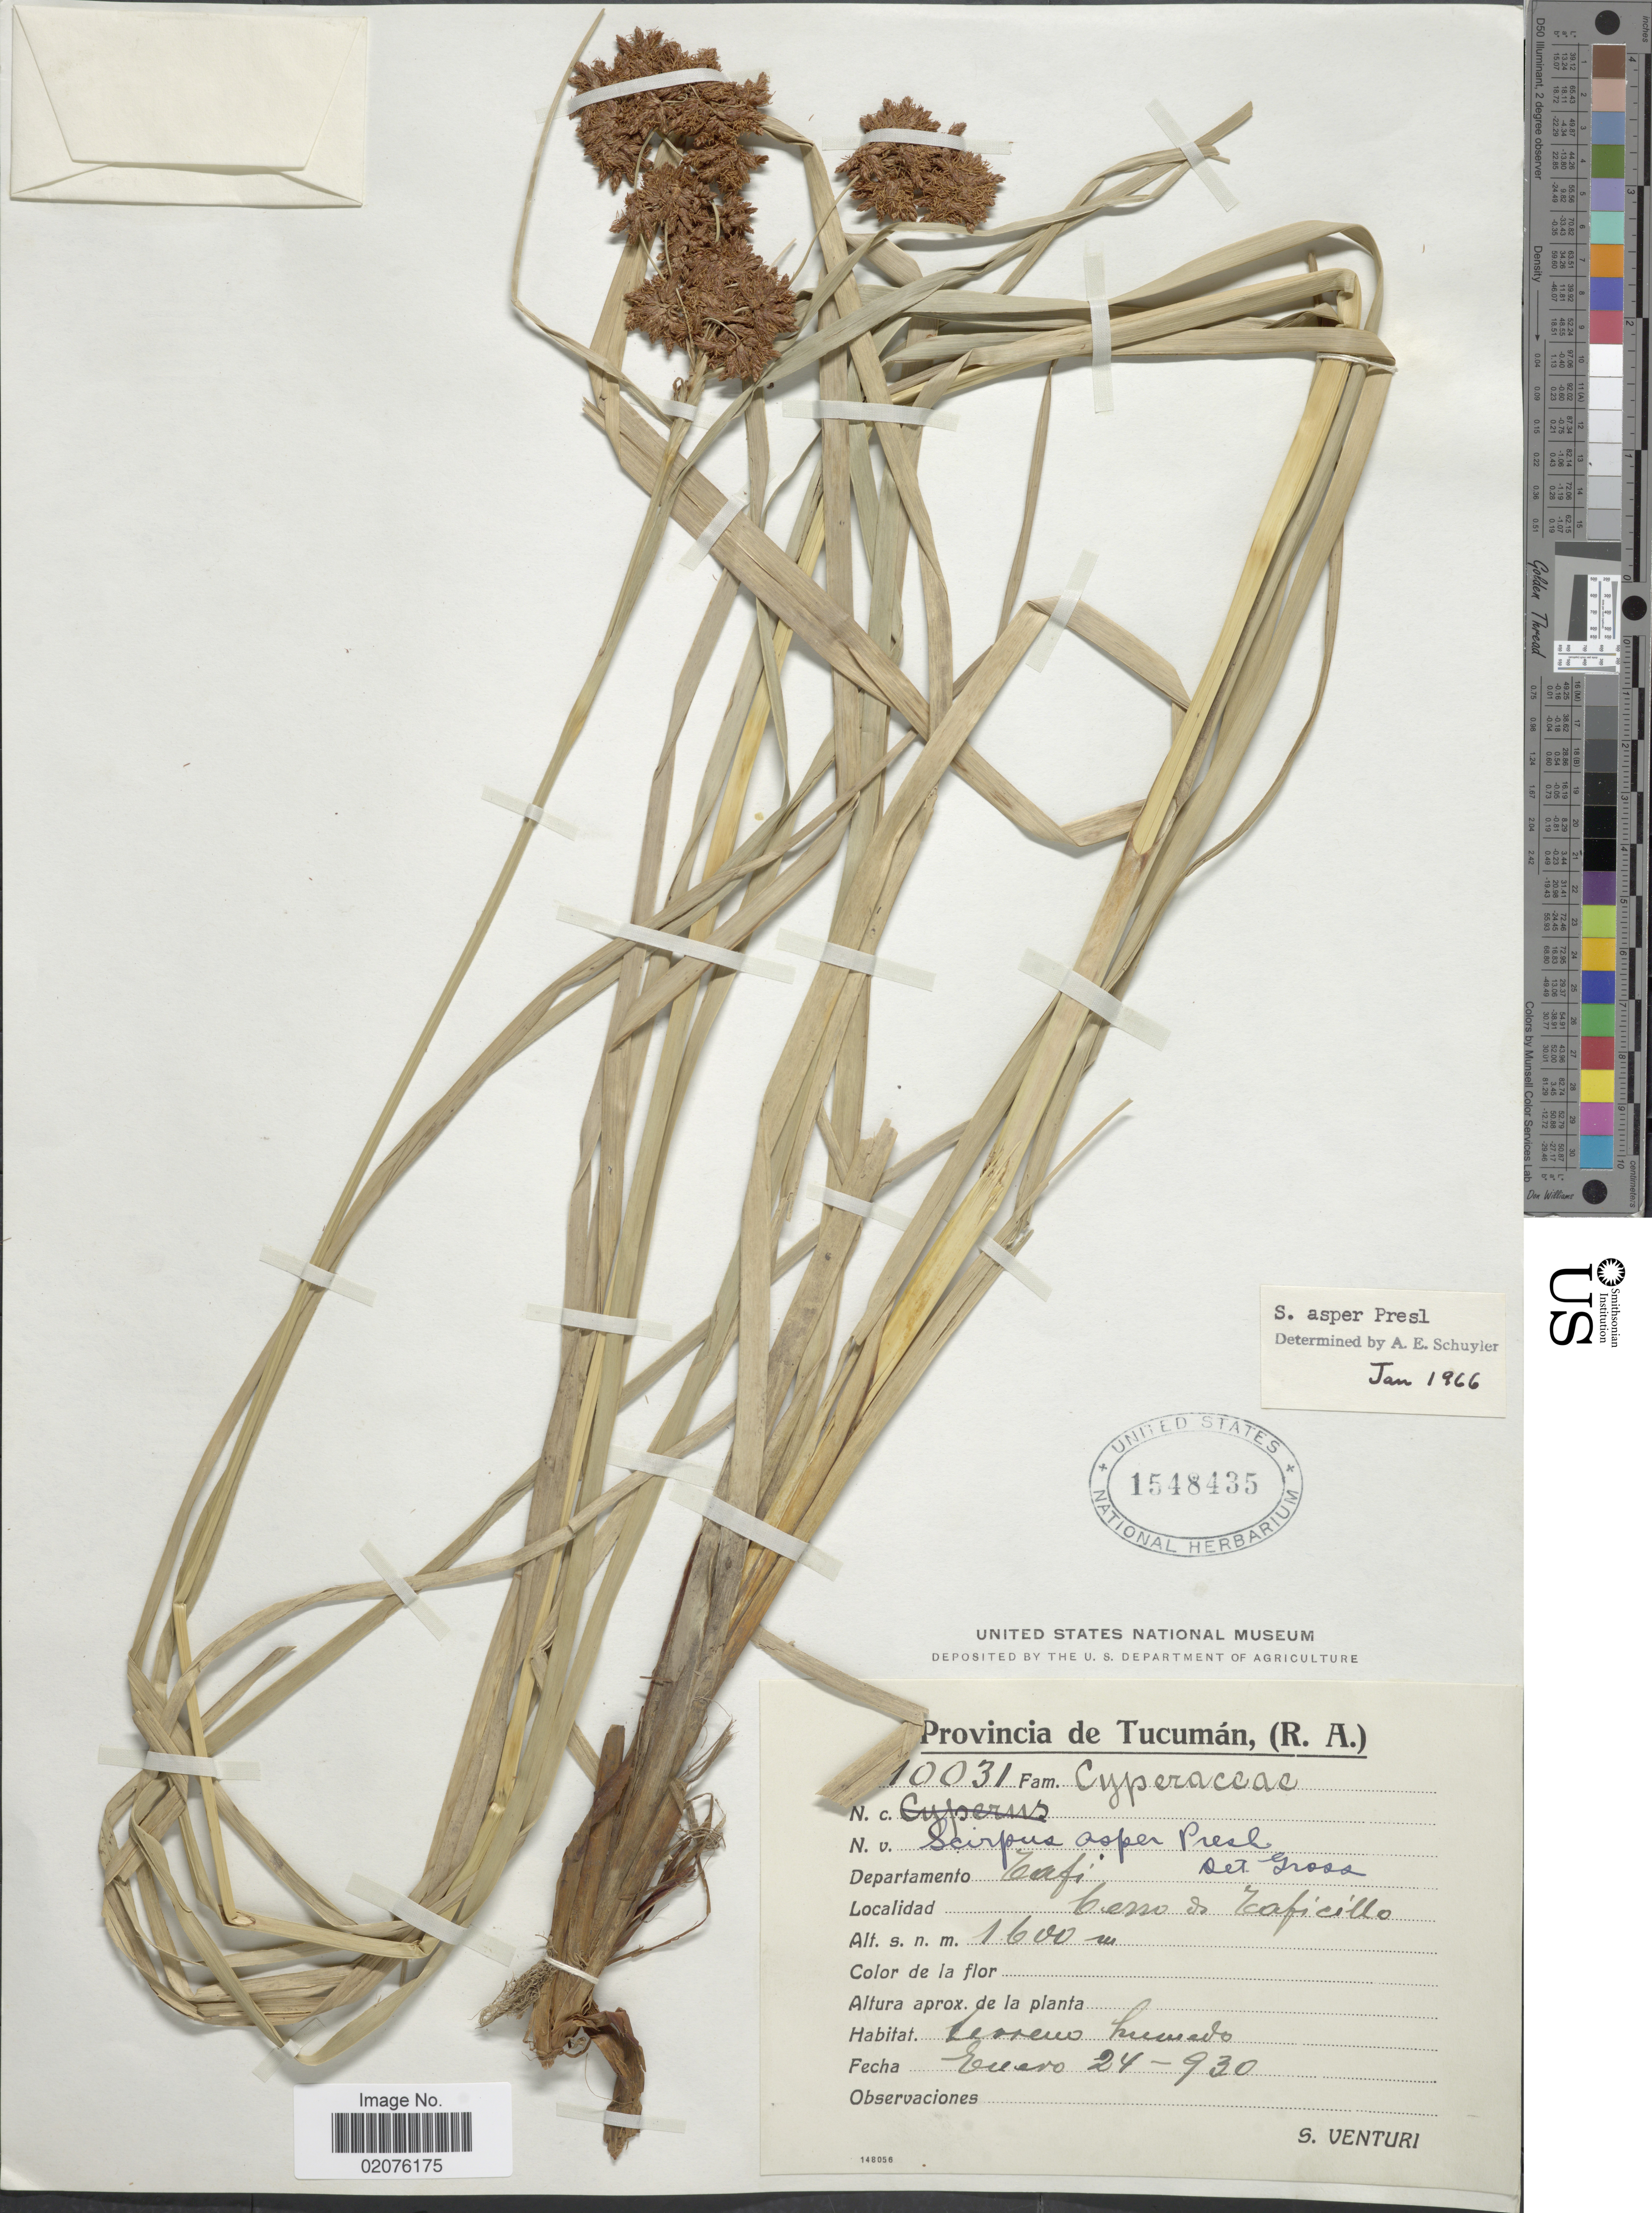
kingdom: Plantae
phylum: Tracheophyta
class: Liliopsida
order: Poales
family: Cyperaceae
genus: Rhodoscirpus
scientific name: Rhodoscirpus asper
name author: (J. Presl & C. Presl) Lév.-Bourret et al.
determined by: Strong, Mark T., (BOT), Smithsonian Institution - National Museum of Natural History (UNITED STATES)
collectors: S. Venturi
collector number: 10031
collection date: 1930-01-24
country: Argentina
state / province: Tucuman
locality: (R. A.) Departamento Tafi. Cerro do Taficillo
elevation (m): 1600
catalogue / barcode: US 1548435